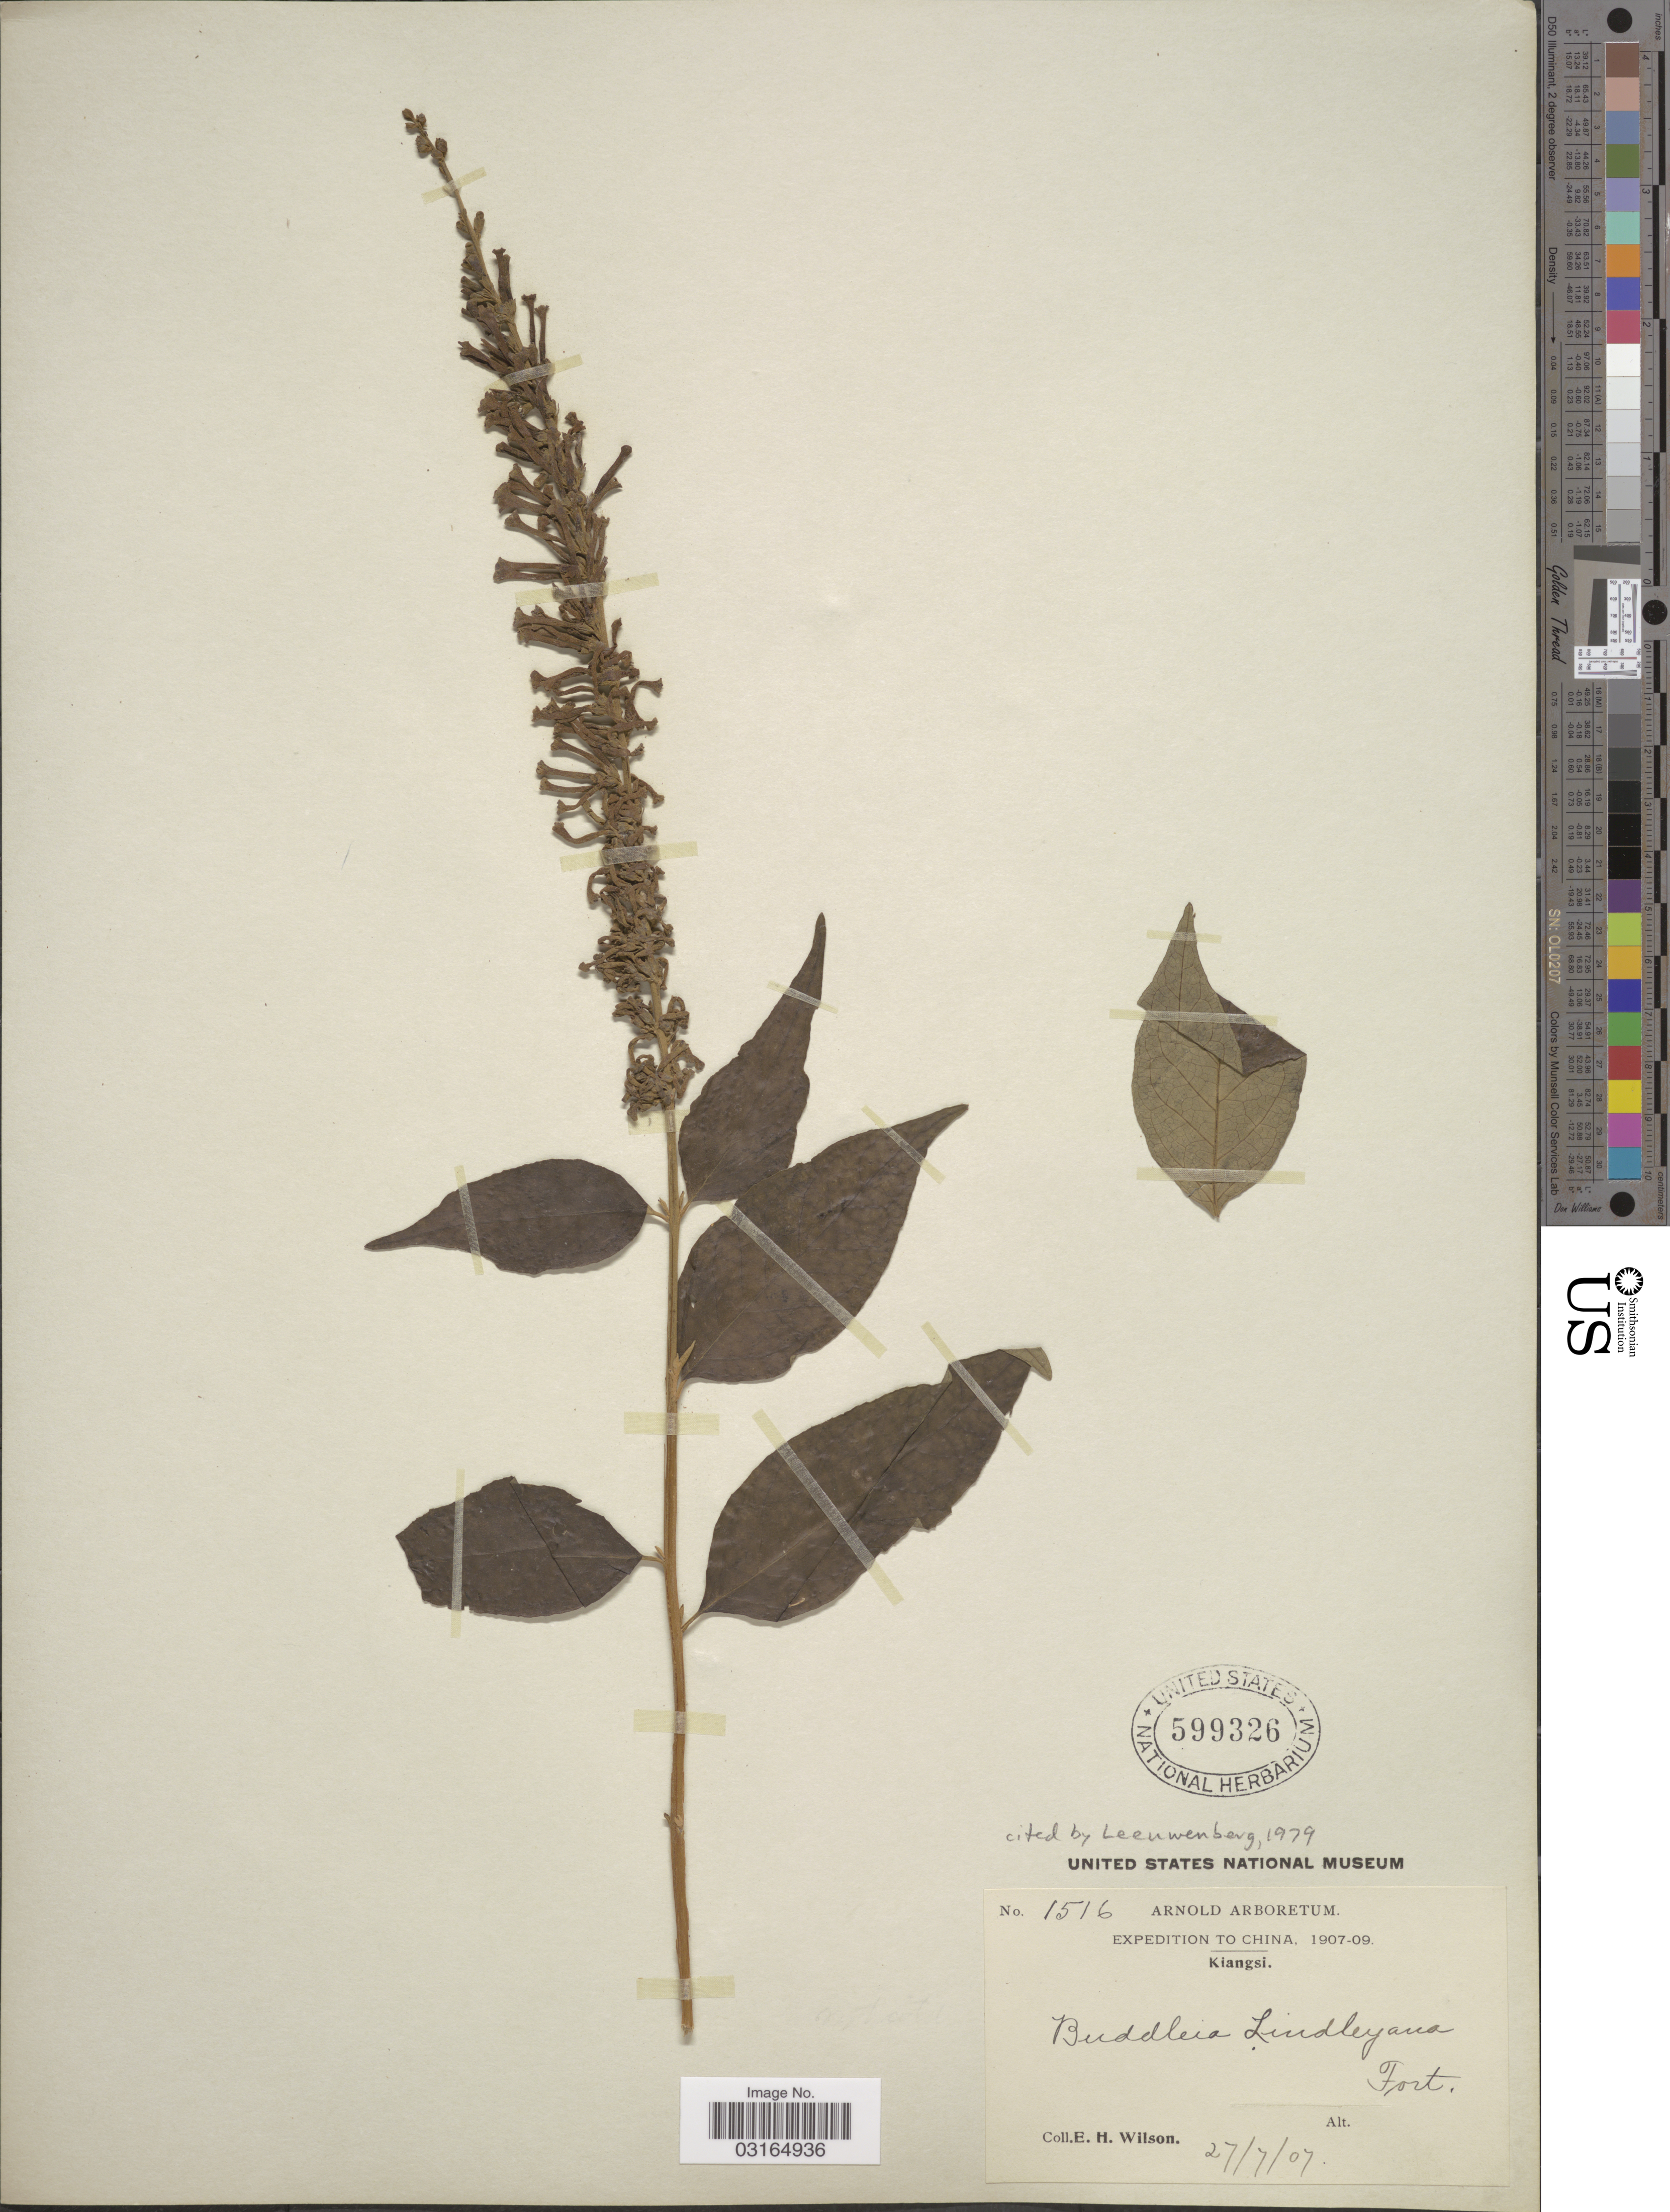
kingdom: Plantae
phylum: Tracheophyta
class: Magnoliopsida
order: Lamiales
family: Scrophulariaceae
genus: Buddleja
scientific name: Buddleja lindleyana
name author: Fortune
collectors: E. Wilson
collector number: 1516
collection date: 1907-07-27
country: China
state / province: Jiangxi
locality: Kiangsi.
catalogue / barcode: US 599326